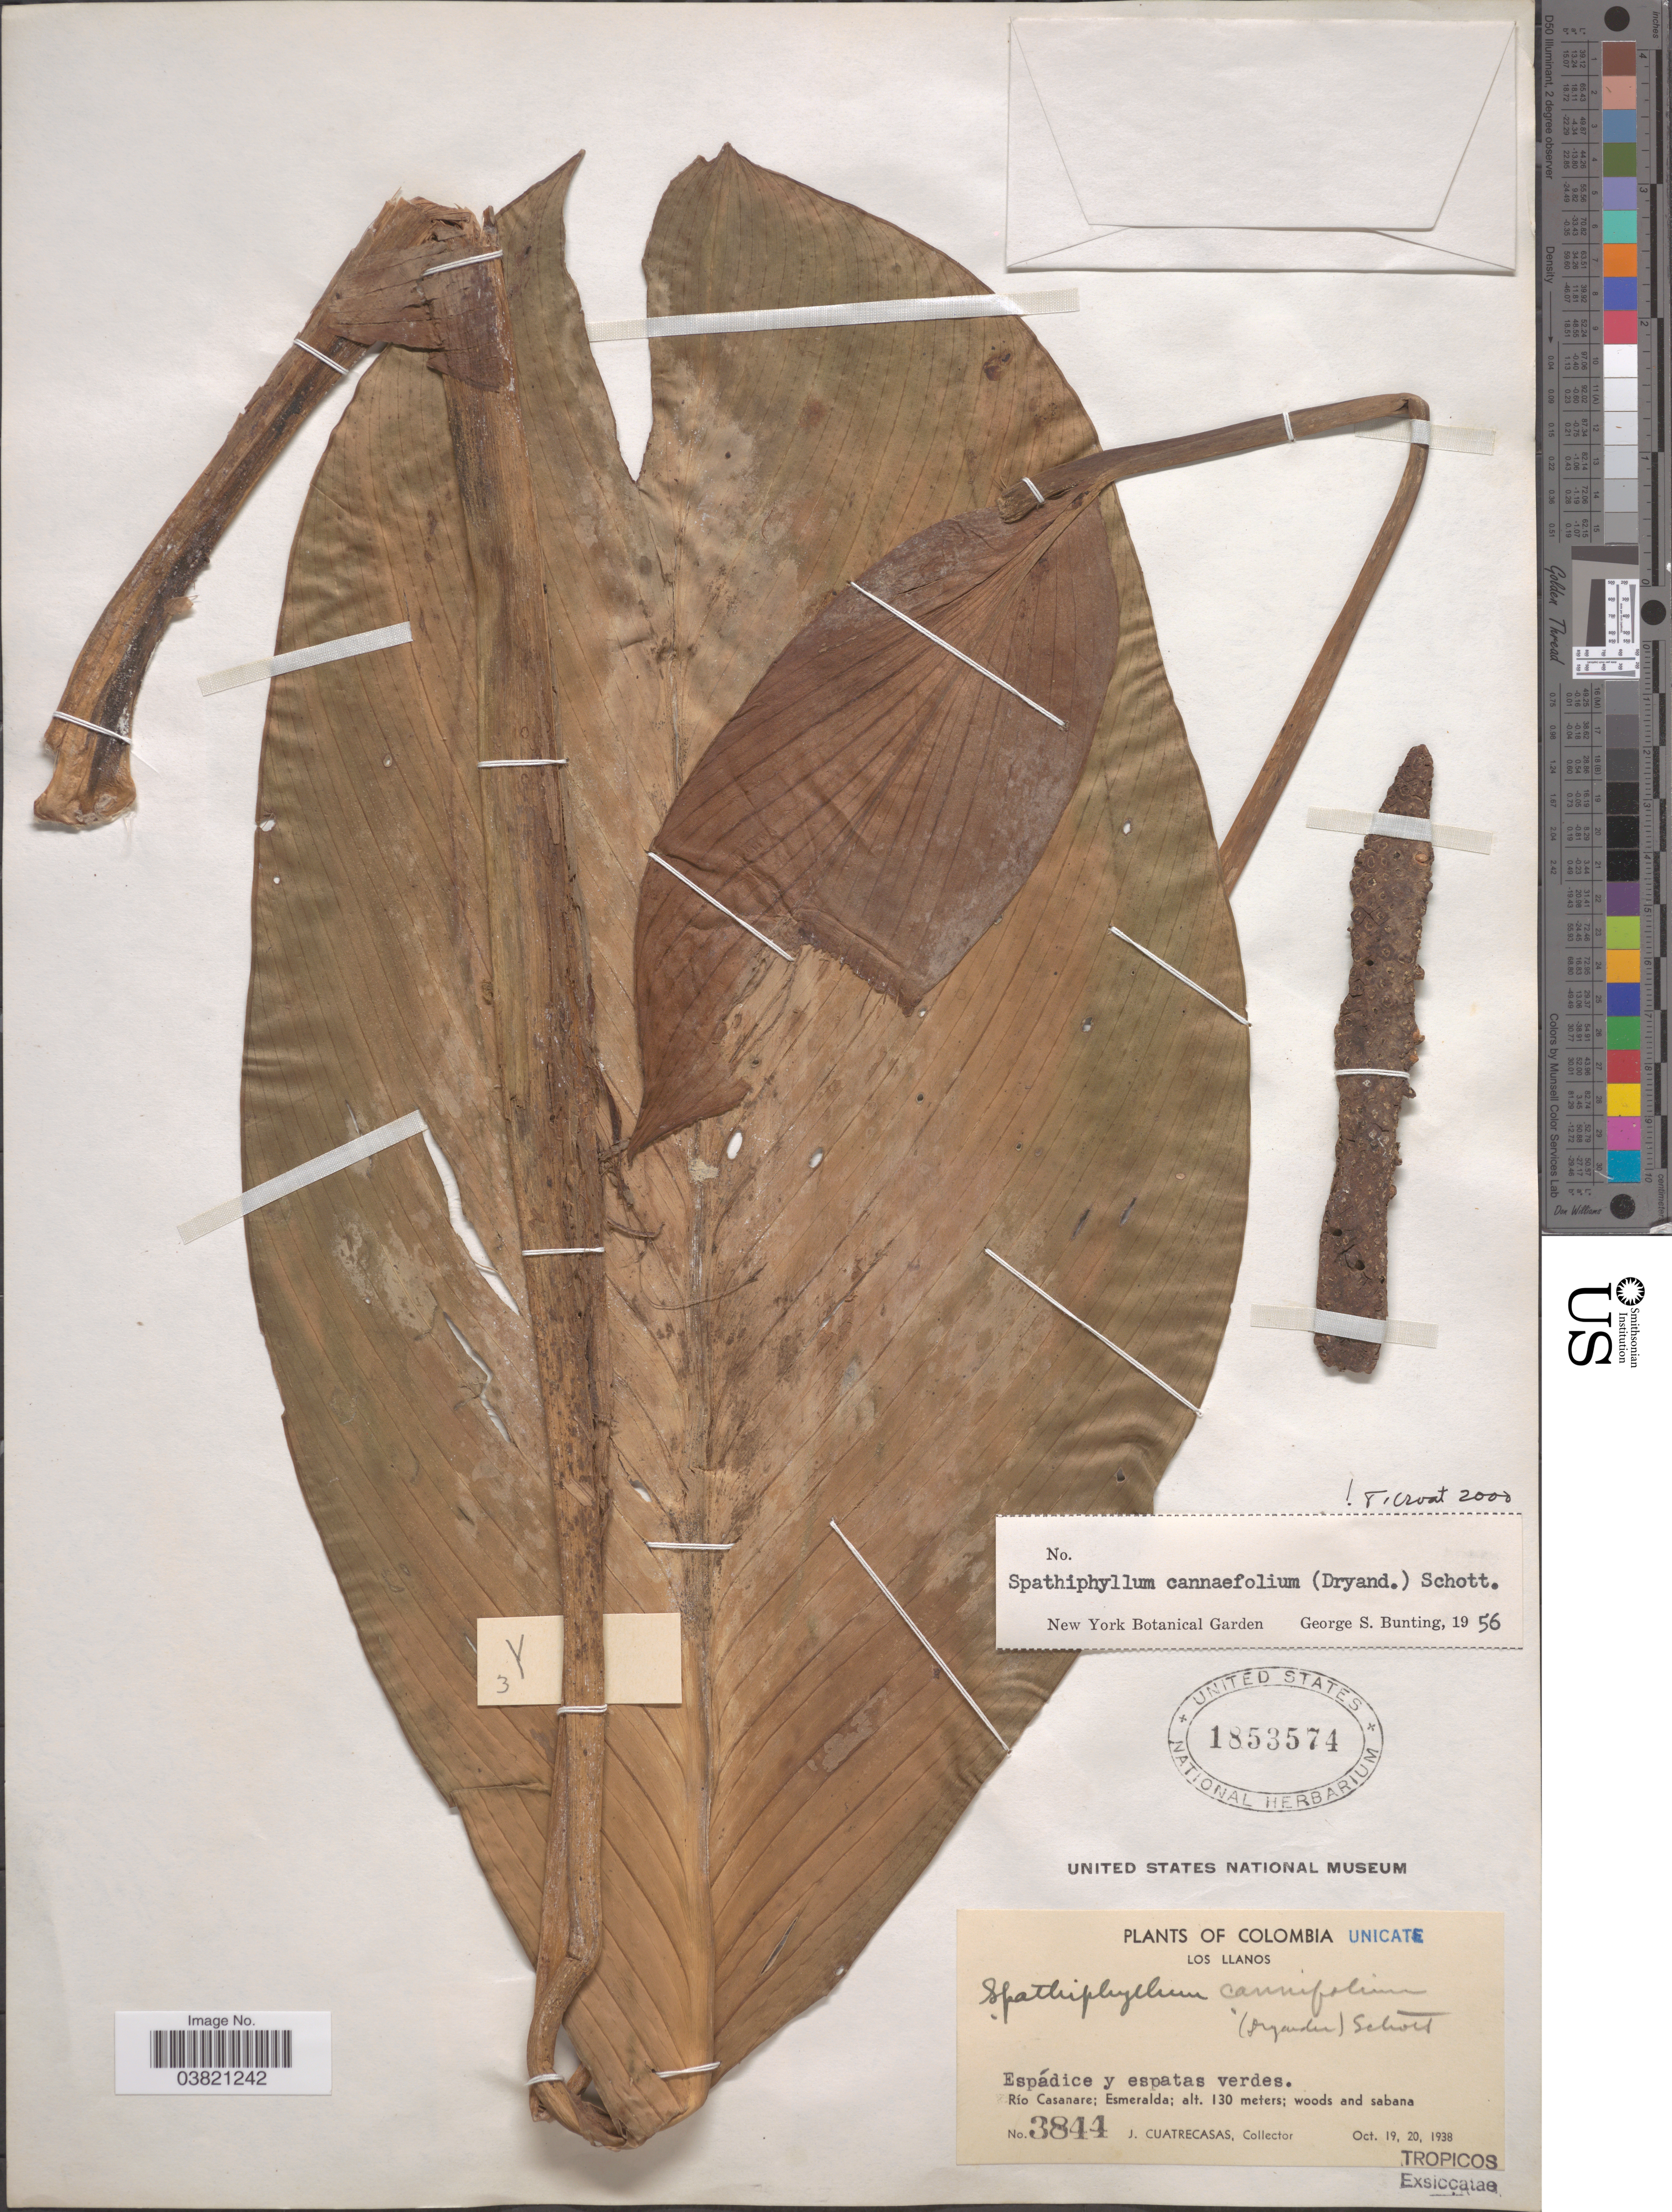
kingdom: Plantae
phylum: Tracheophyta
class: Liliopsida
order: Alismatales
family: Araceae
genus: Spathiphyllum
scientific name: Spathiphyllum cannifolium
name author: (Dryand. ex Sims) Schott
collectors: J. Cuatrecasas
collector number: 3844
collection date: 1938-10-19/1938-10-20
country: Colombia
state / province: Casanare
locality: Los Llanos. Río Casanare; Esmeralda.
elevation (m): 130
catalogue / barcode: US 1853574